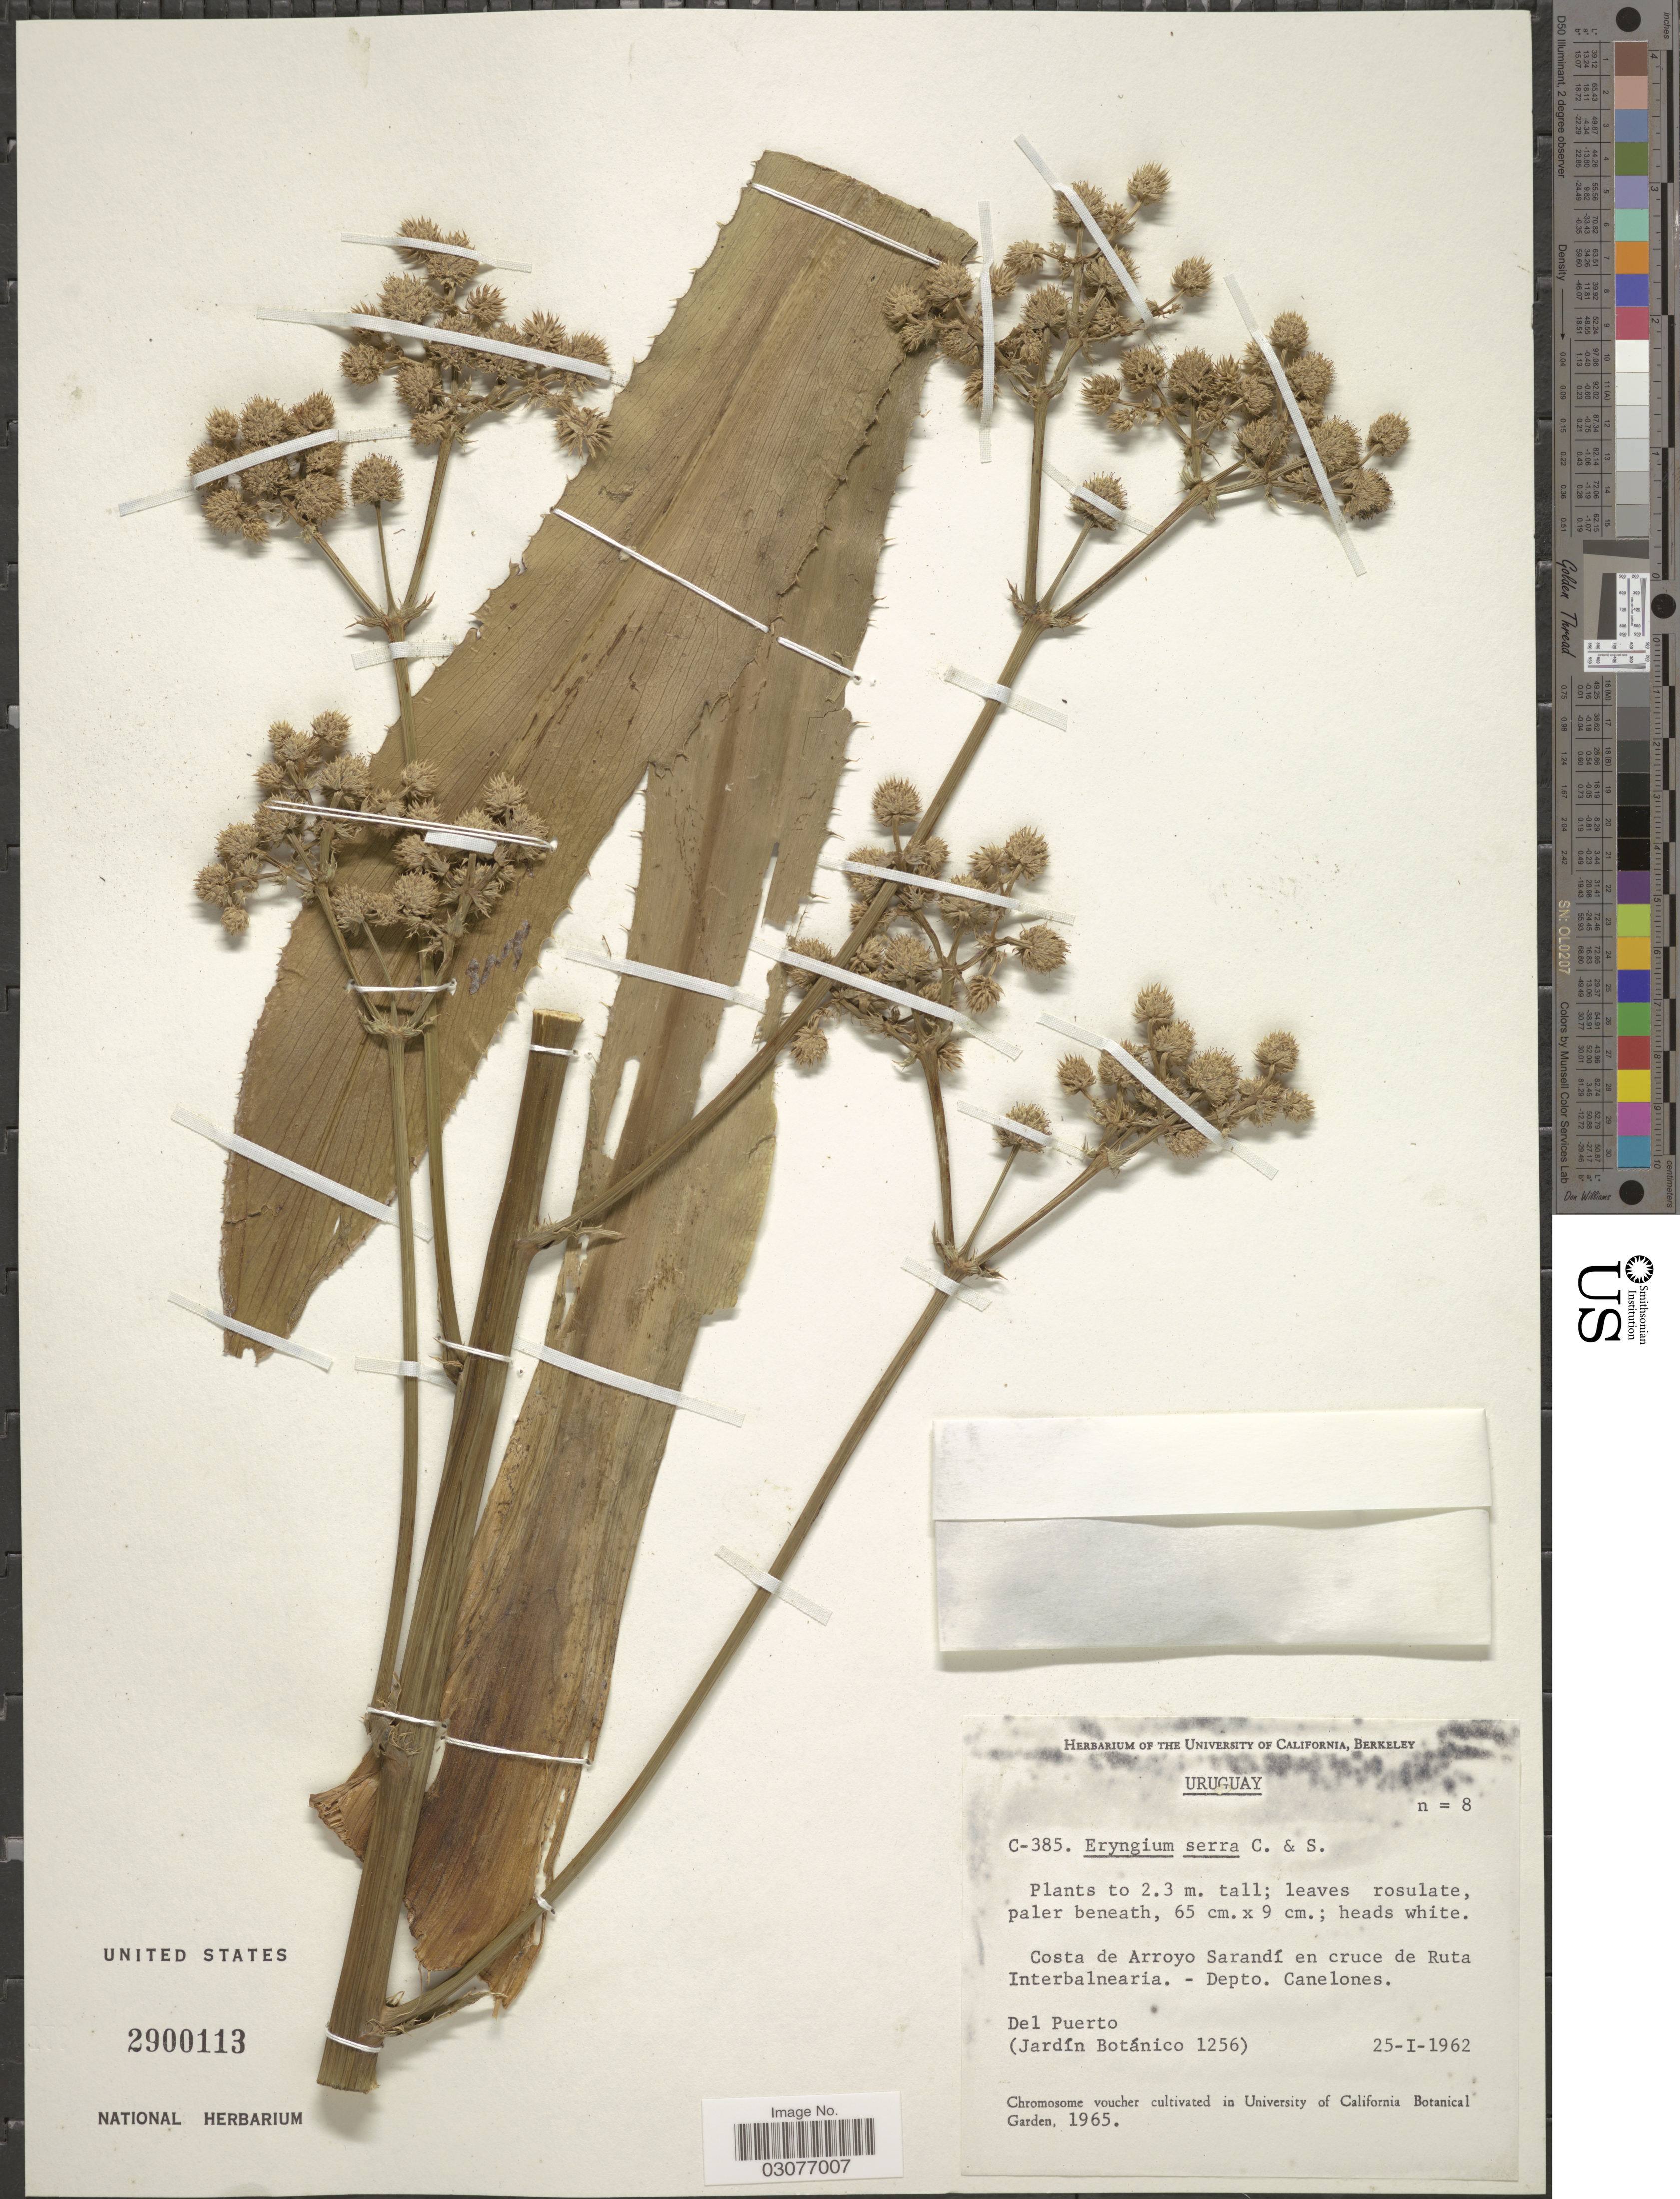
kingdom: Plantae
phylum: Tracheophyta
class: Magnoliopsida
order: Apiales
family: Apiaceae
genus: Eryngium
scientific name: Eryngium serra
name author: Cham. & Schltdl.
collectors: Del Puerto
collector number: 1256?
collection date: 1962-01-25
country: Uruguay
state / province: Canelones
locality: Costa de Arroyo Sarandí en cruce de Ruta Interbalnearia. - Depto. Canelones.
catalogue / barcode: US 2900113